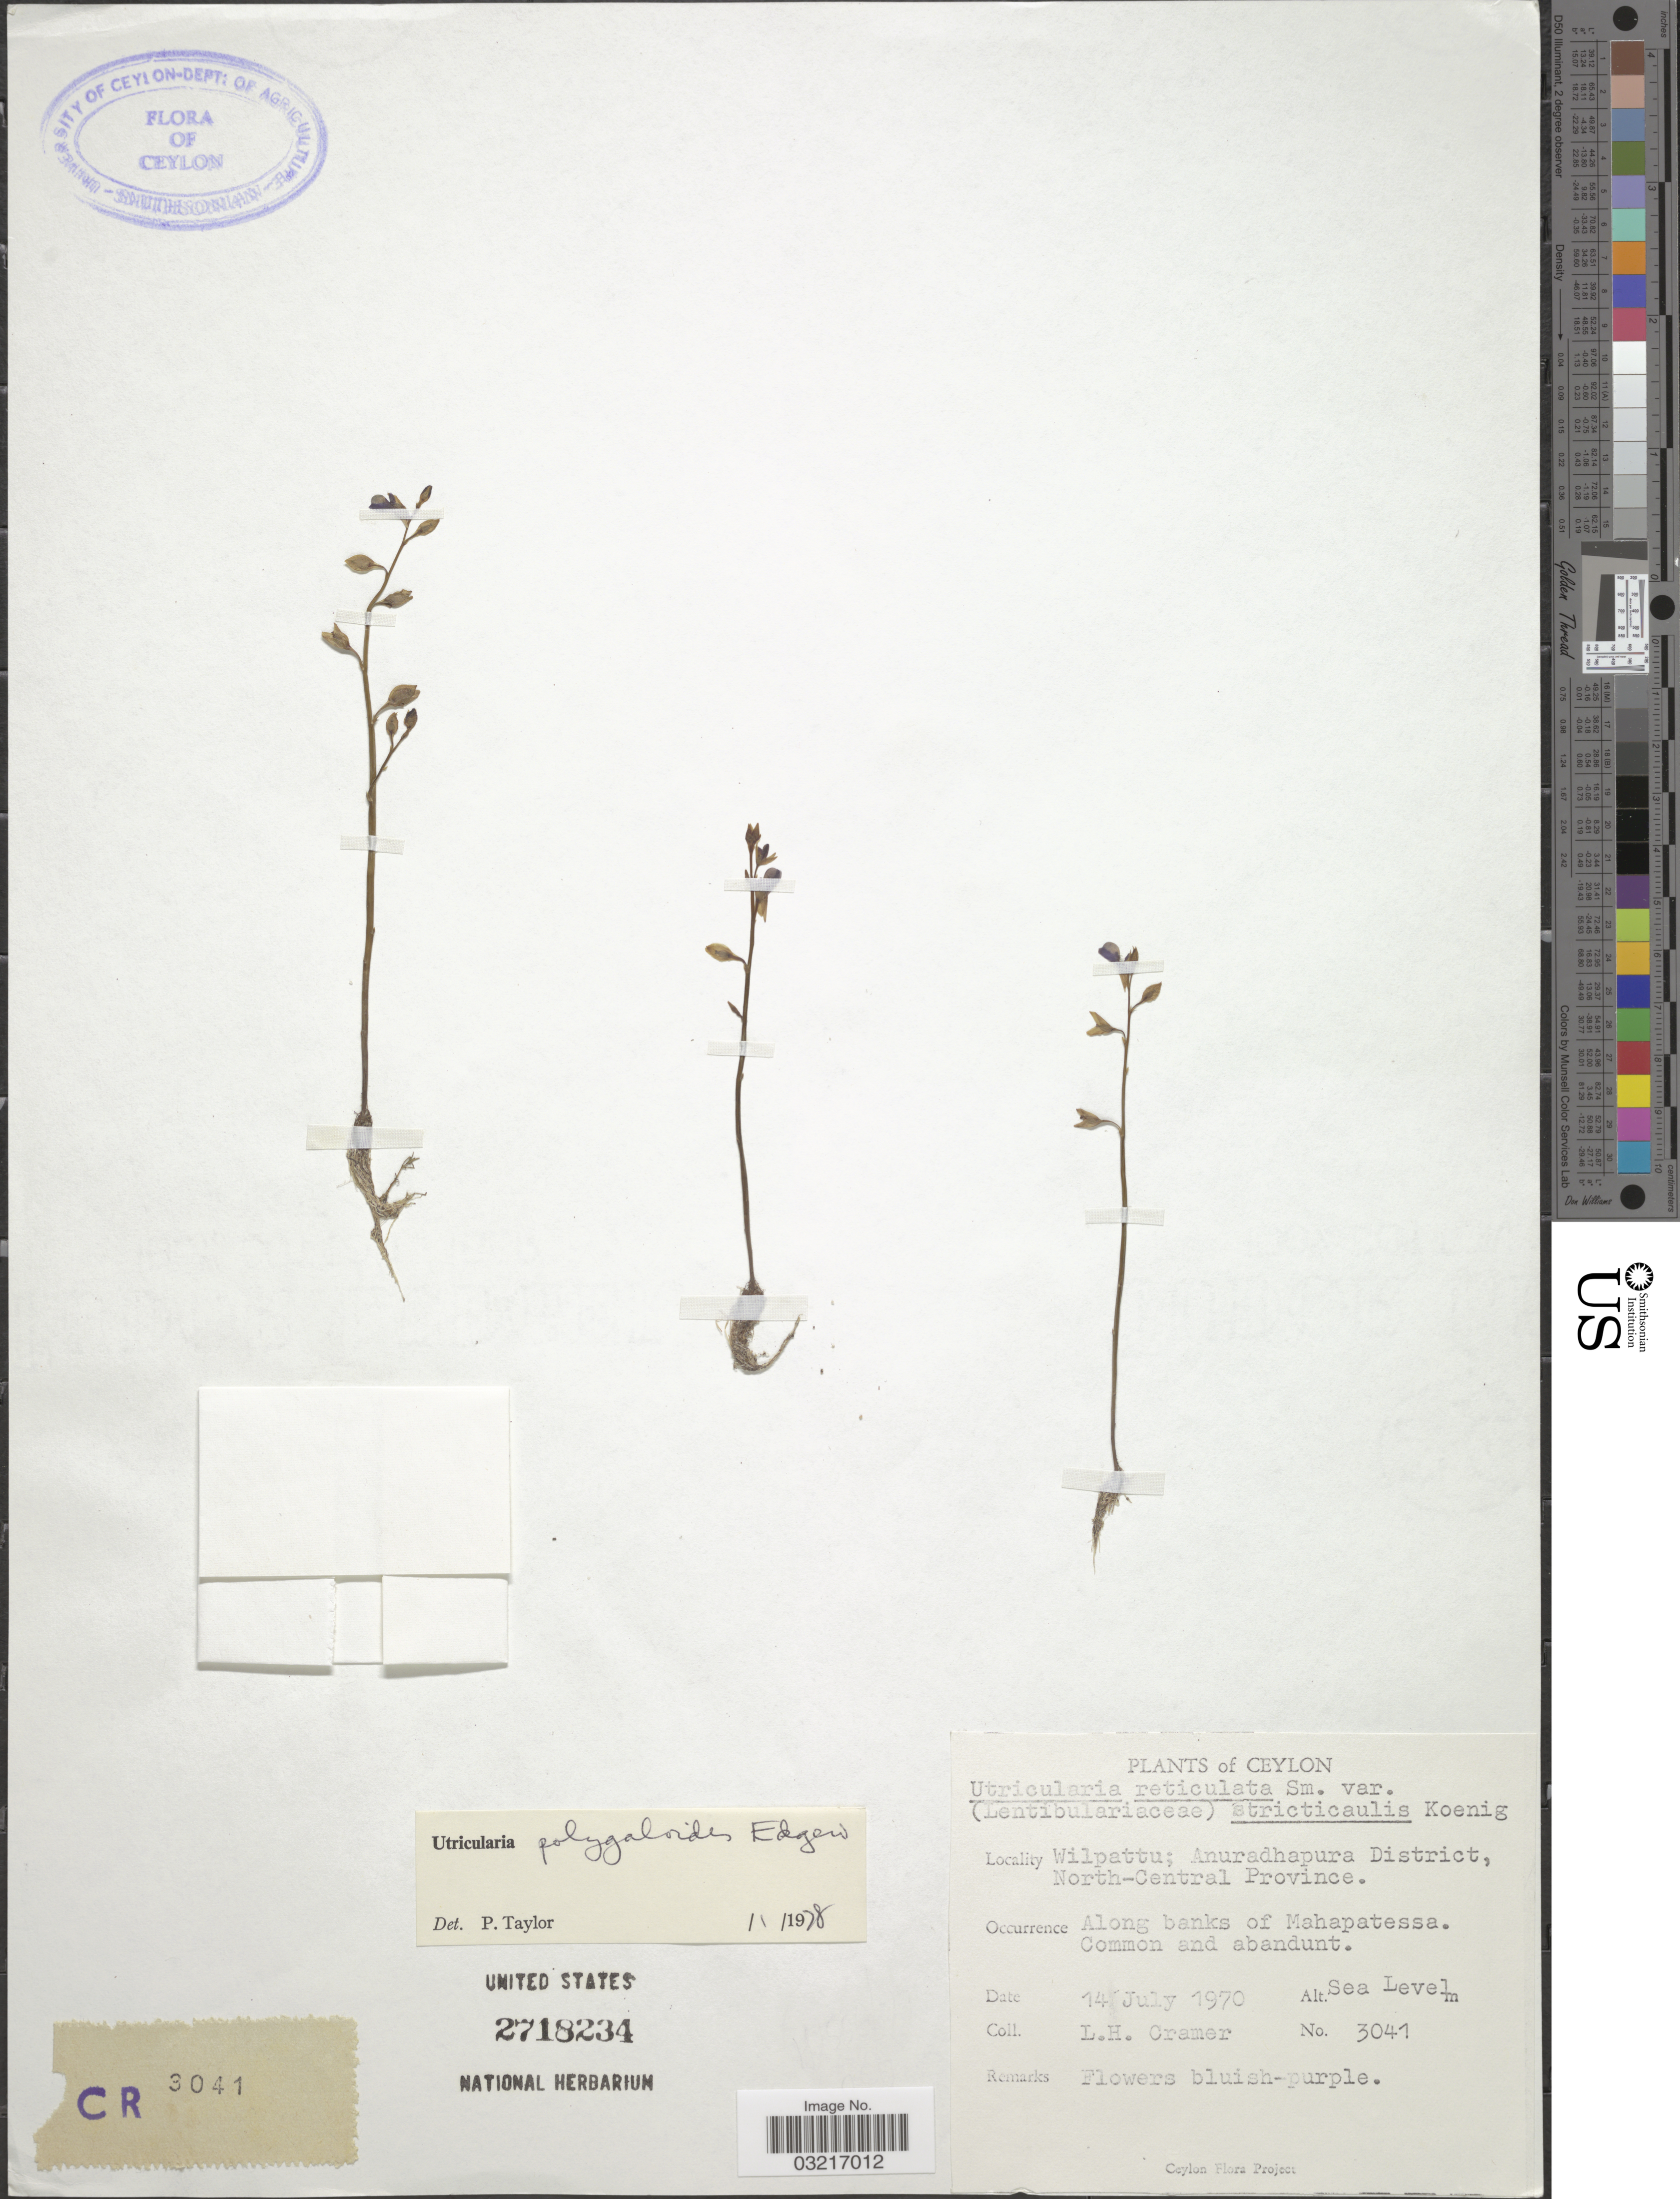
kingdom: Plantae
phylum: Tracheophyta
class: Magnoliopsida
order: Lamiales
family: Lentibulariaceae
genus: Utricularia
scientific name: Utricularia polygaloides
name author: Edgew.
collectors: L. H. Cramer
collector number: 3041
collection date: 1970-07-14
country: Sri Lanka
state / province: North Central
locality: Ceylon, Wilpattu; Anuradhapura District, Along banks of Mahapatessa.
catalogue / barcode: US 2718234